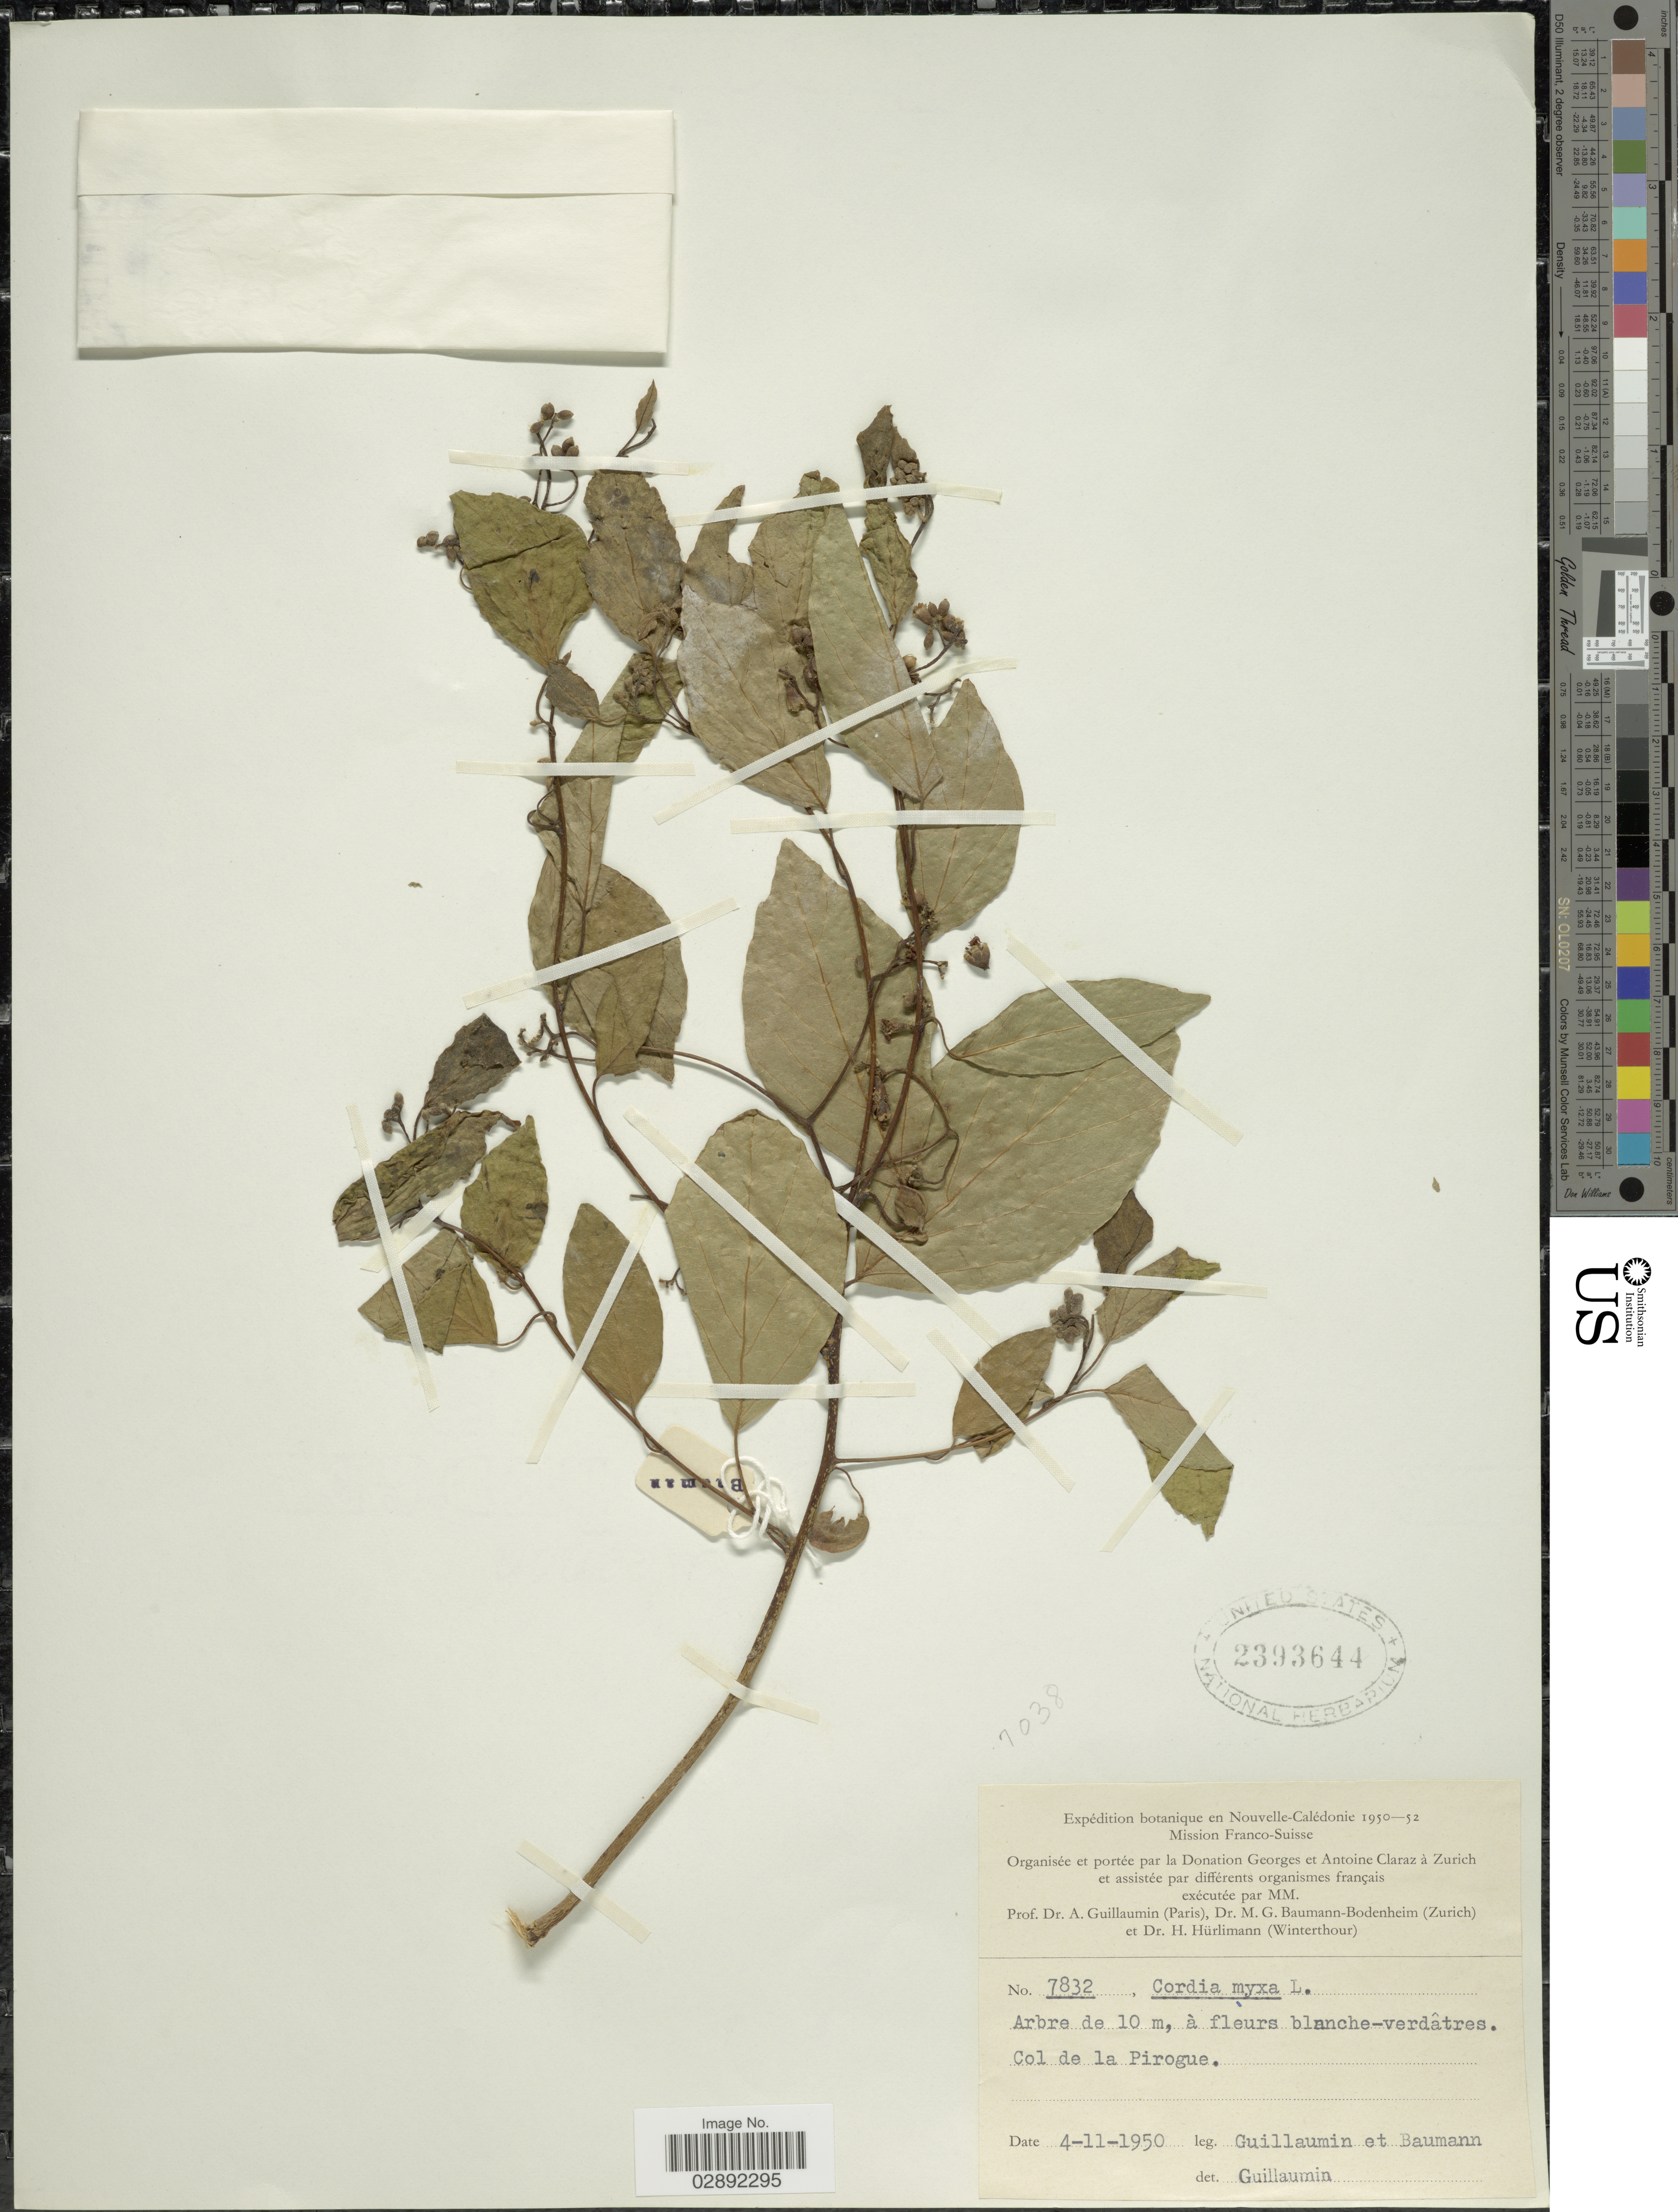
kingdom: Plantae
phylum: Tracheophyta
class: Magnoliopsida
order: Boraginales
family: Cordiaceae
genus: Cordia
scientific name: Cordia subcordata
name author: Lam.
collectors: A. Guillaumin & M. G. Baumann-Bodenheim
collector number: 7832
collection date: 1950-11-04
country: New Caledonia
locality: Nouvelle-Calédonie.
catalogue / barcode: US 2393644